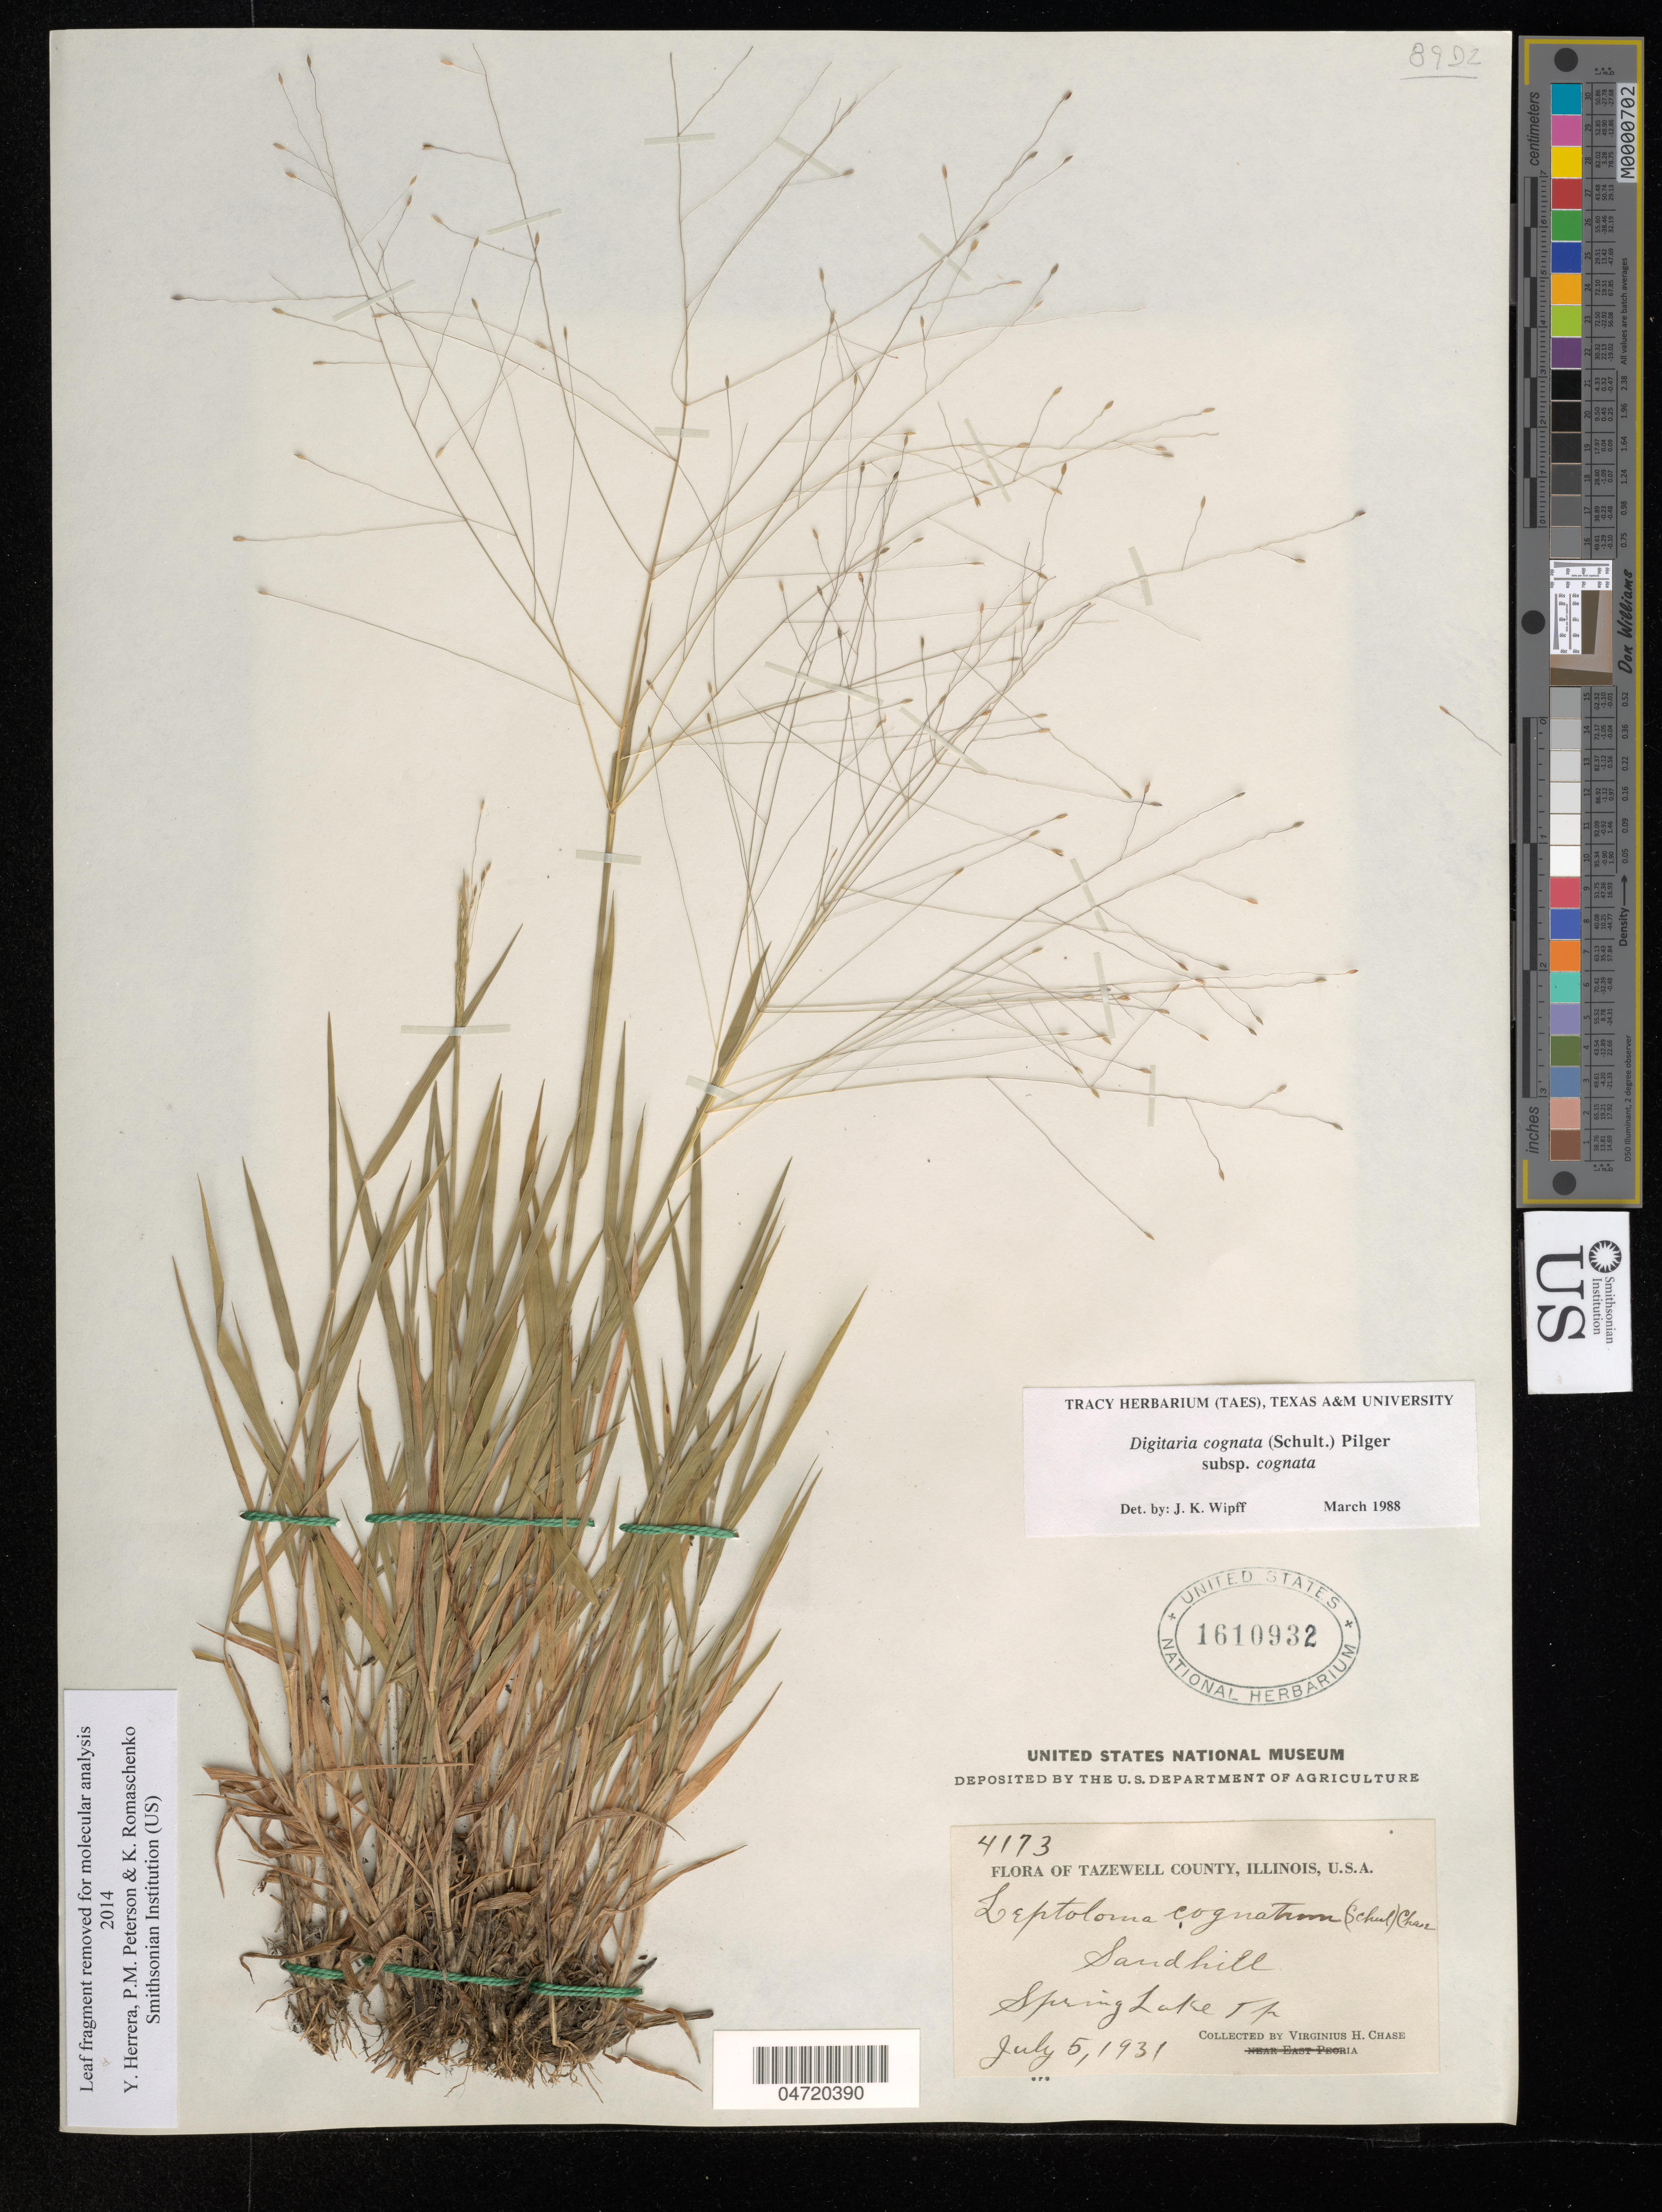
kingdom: Plantae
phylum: Tracheophyta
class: Liliopsida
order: Poales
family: Poaceae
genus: Digitaria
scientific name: Digitaria cognata subsp. cognata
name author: (Schult.) Pilger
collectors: V. H. Chase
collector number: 4173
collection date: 1931-07-05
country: United States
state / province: Illinois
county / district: Tazewell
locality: Tazewell County. Sandhill. Spring Lake Tp.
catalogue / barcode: US 1610932